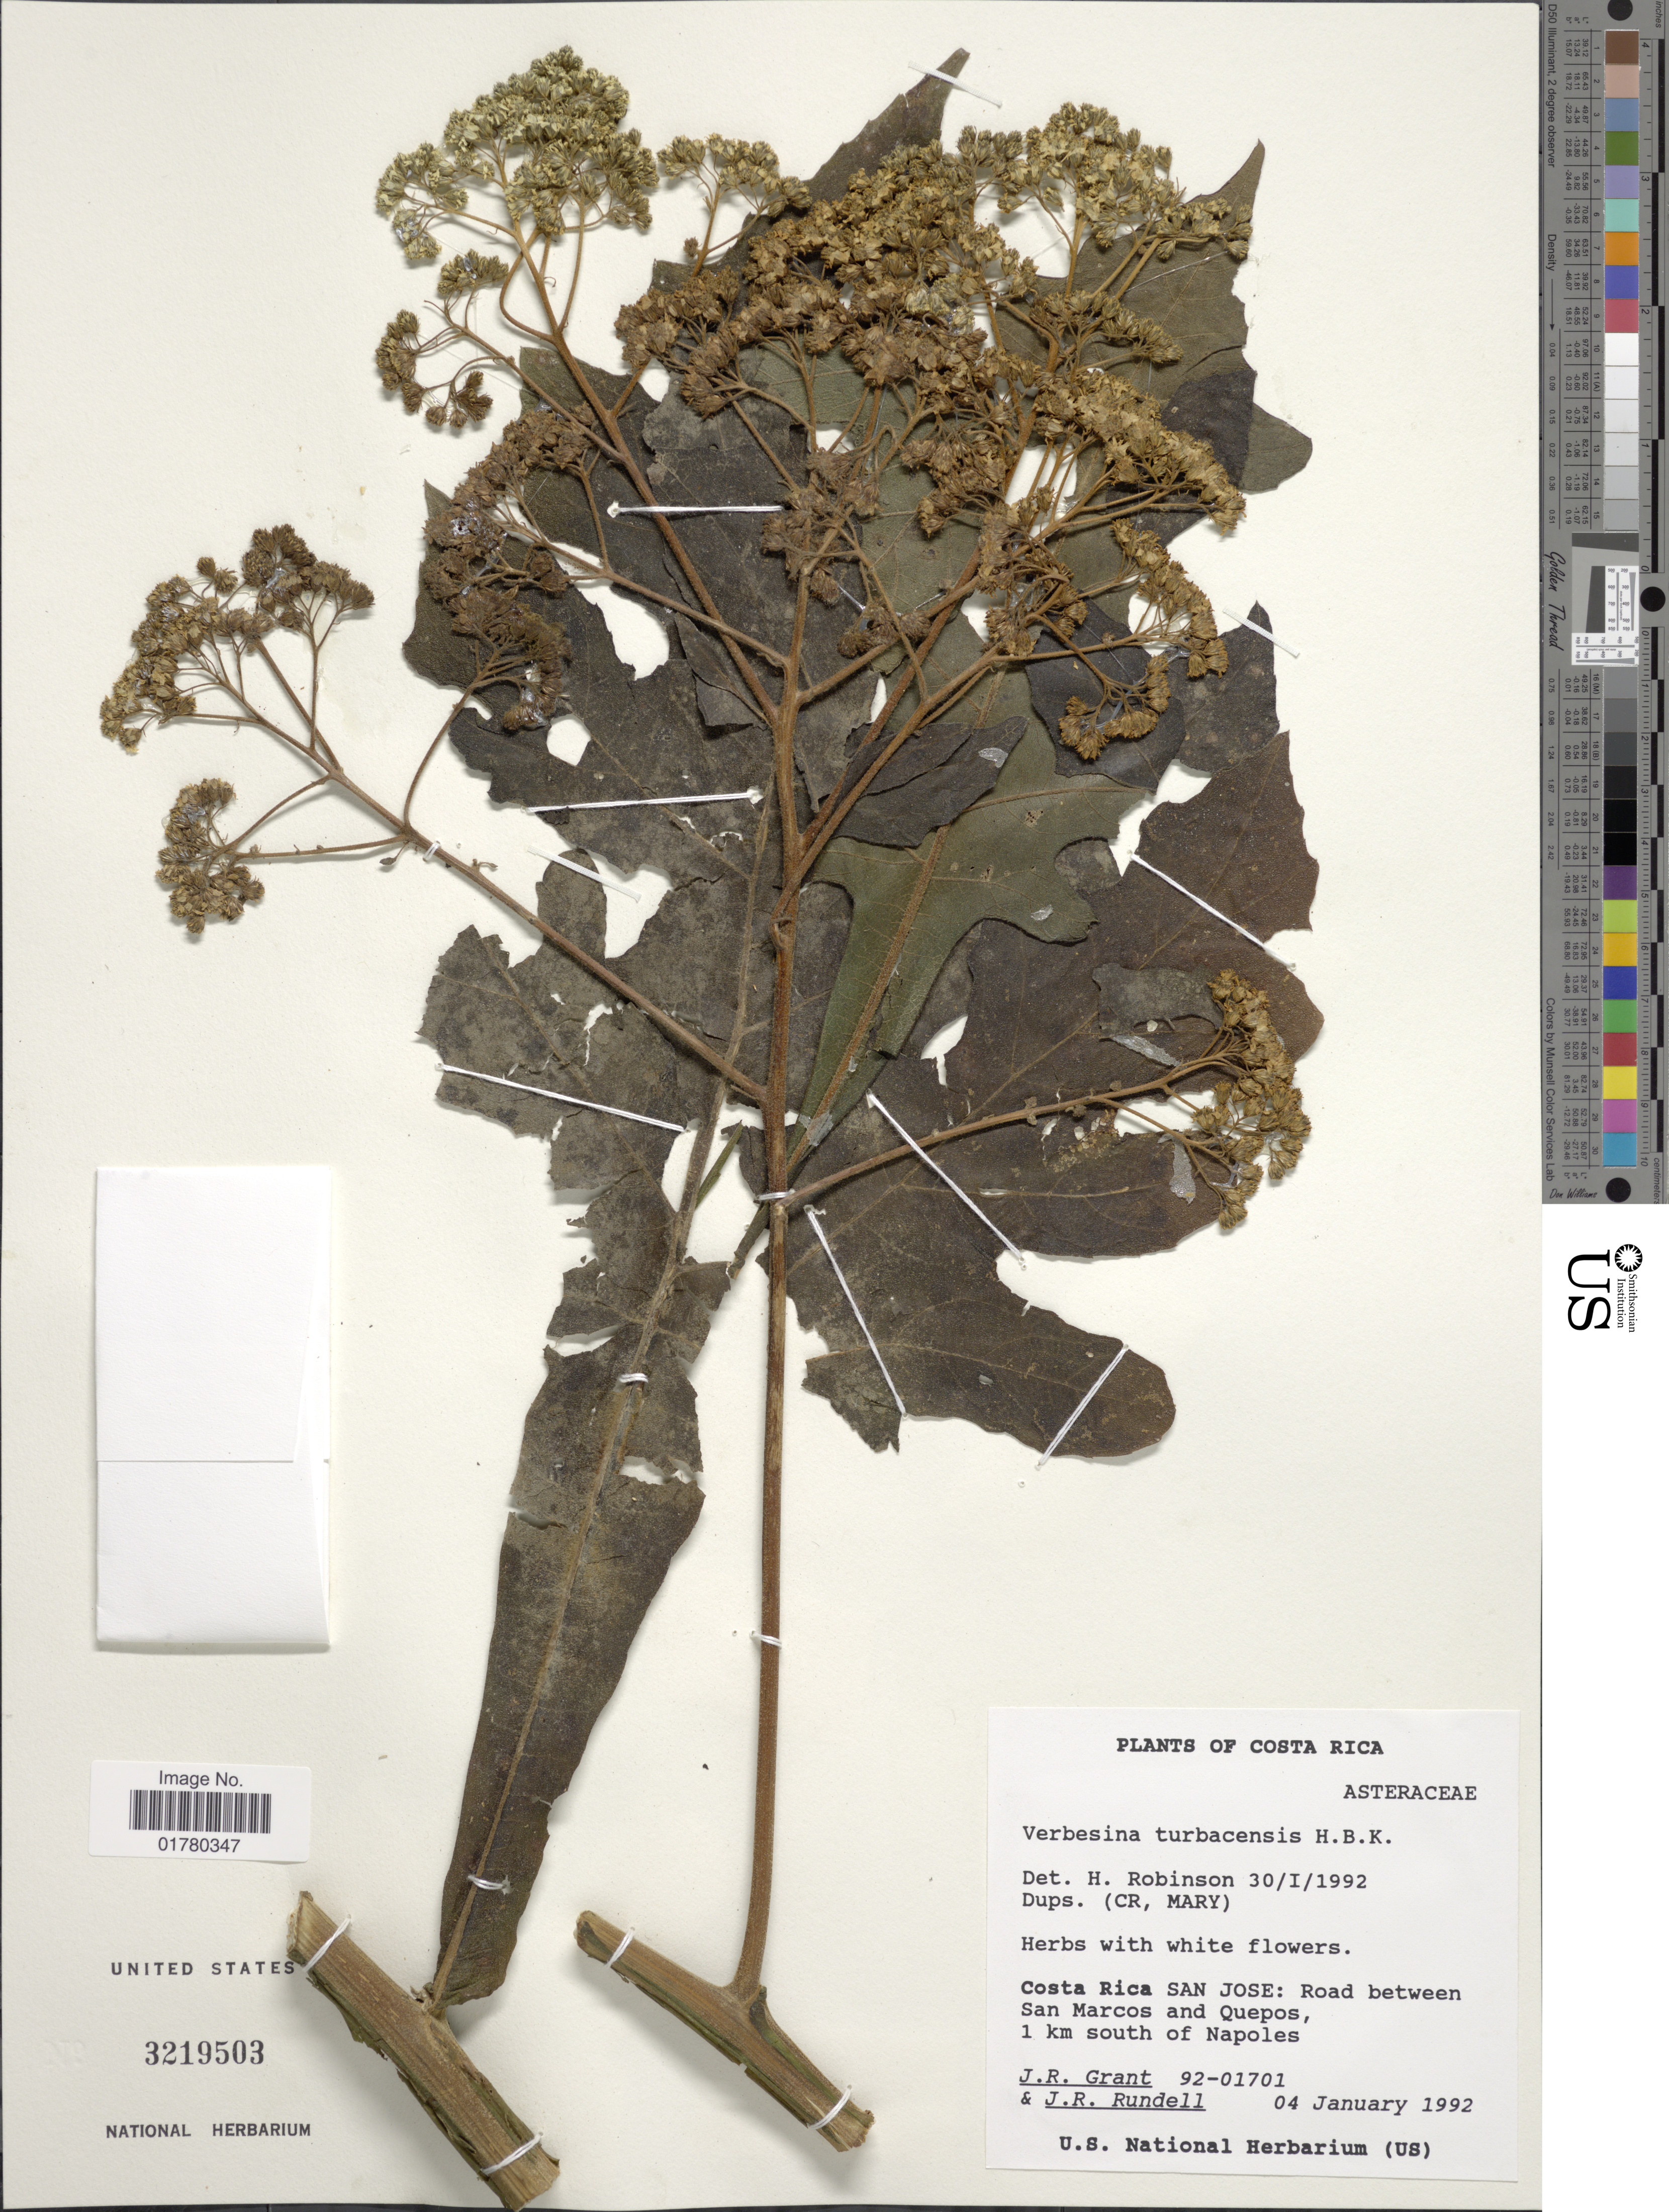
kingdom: Plantae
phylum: Tracheophyta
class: Magnoliopsida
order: Asterales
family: Asteraceae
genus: Verbesina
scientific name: Verbesina turbacensis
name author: Kunth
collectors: J. Grant & J. R. Rundell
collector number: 92-01701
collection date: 1992-01-04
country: Costa Rica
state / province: San José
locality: Road between San Marcos and Quepos, 1 km south of Napoles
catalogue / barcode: US 3219503